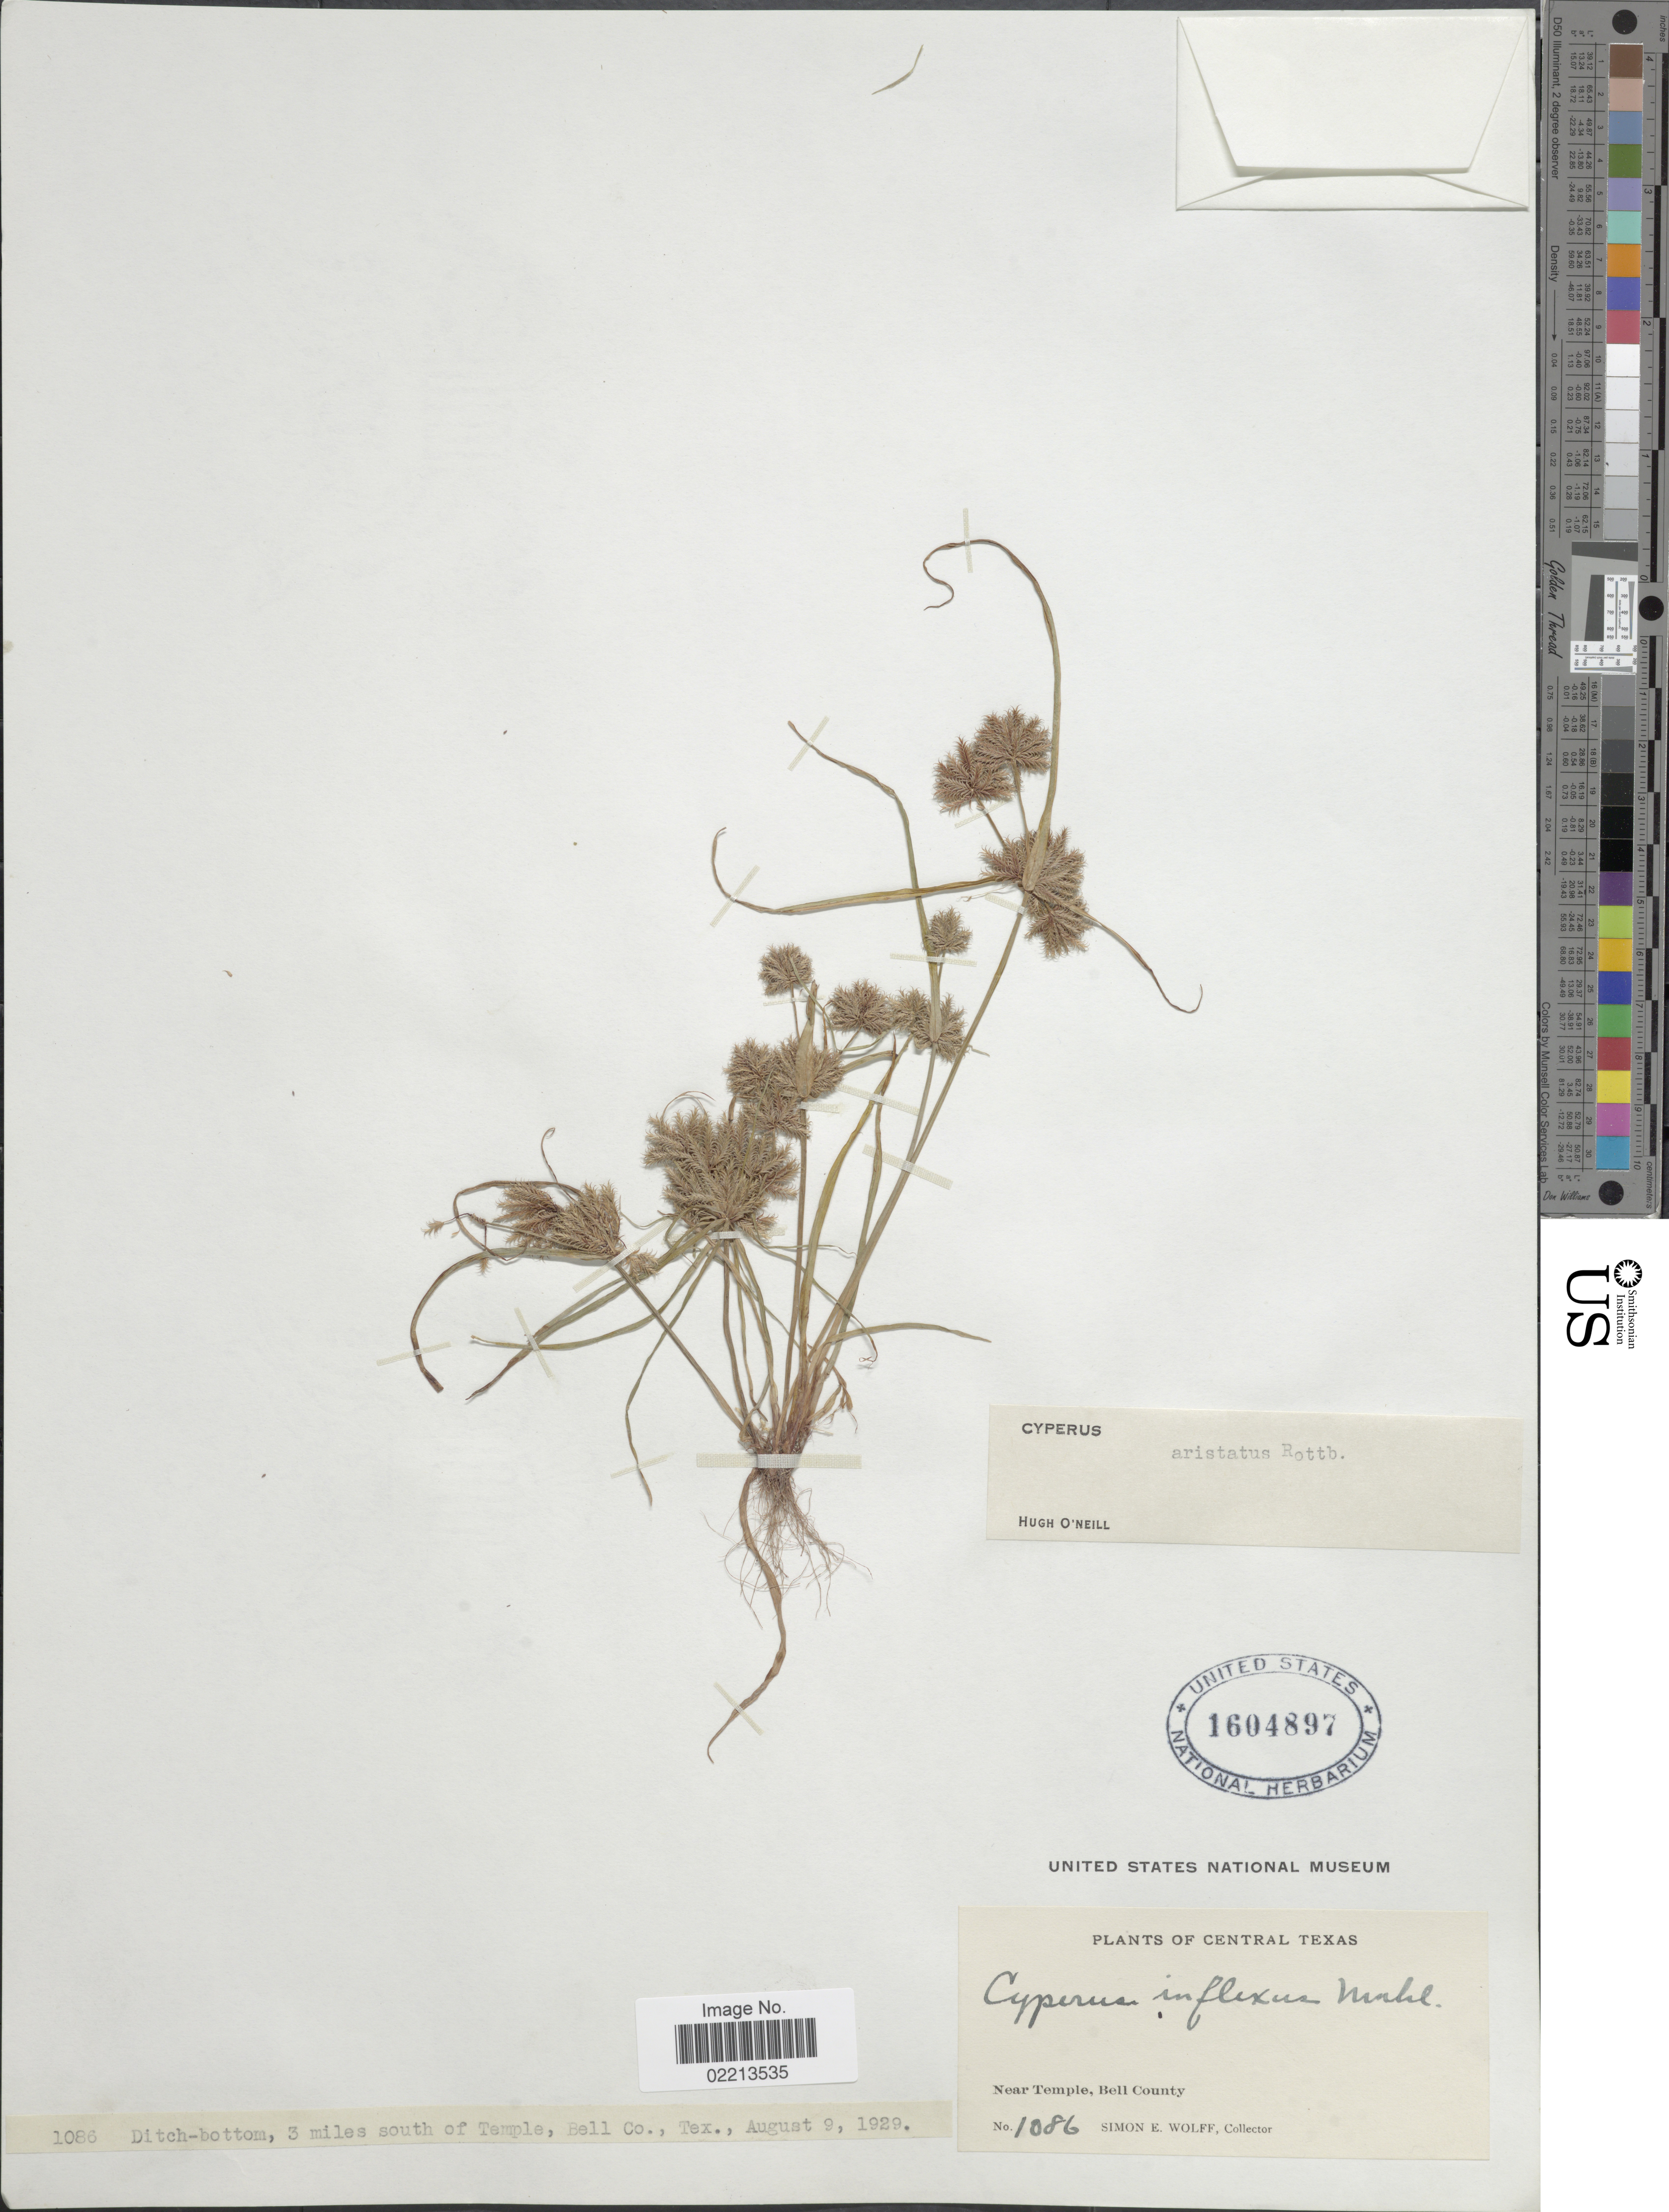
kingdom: Plantae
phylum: Tracheophyta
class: Liliopsida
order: Poales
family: Cyperaceae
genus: Cyperus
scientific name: Cyperus squarrosus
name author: L.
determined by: Strong, Mark T., (BOT), Smithsonian Institution - National Museum of Natural History (UNITED STATES)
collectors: S. E. Wolff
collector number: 1086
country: United States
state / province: Texas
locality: Central Texas, near Temple, Bell County, 3 miles south of Temple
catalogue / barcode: US 1604897